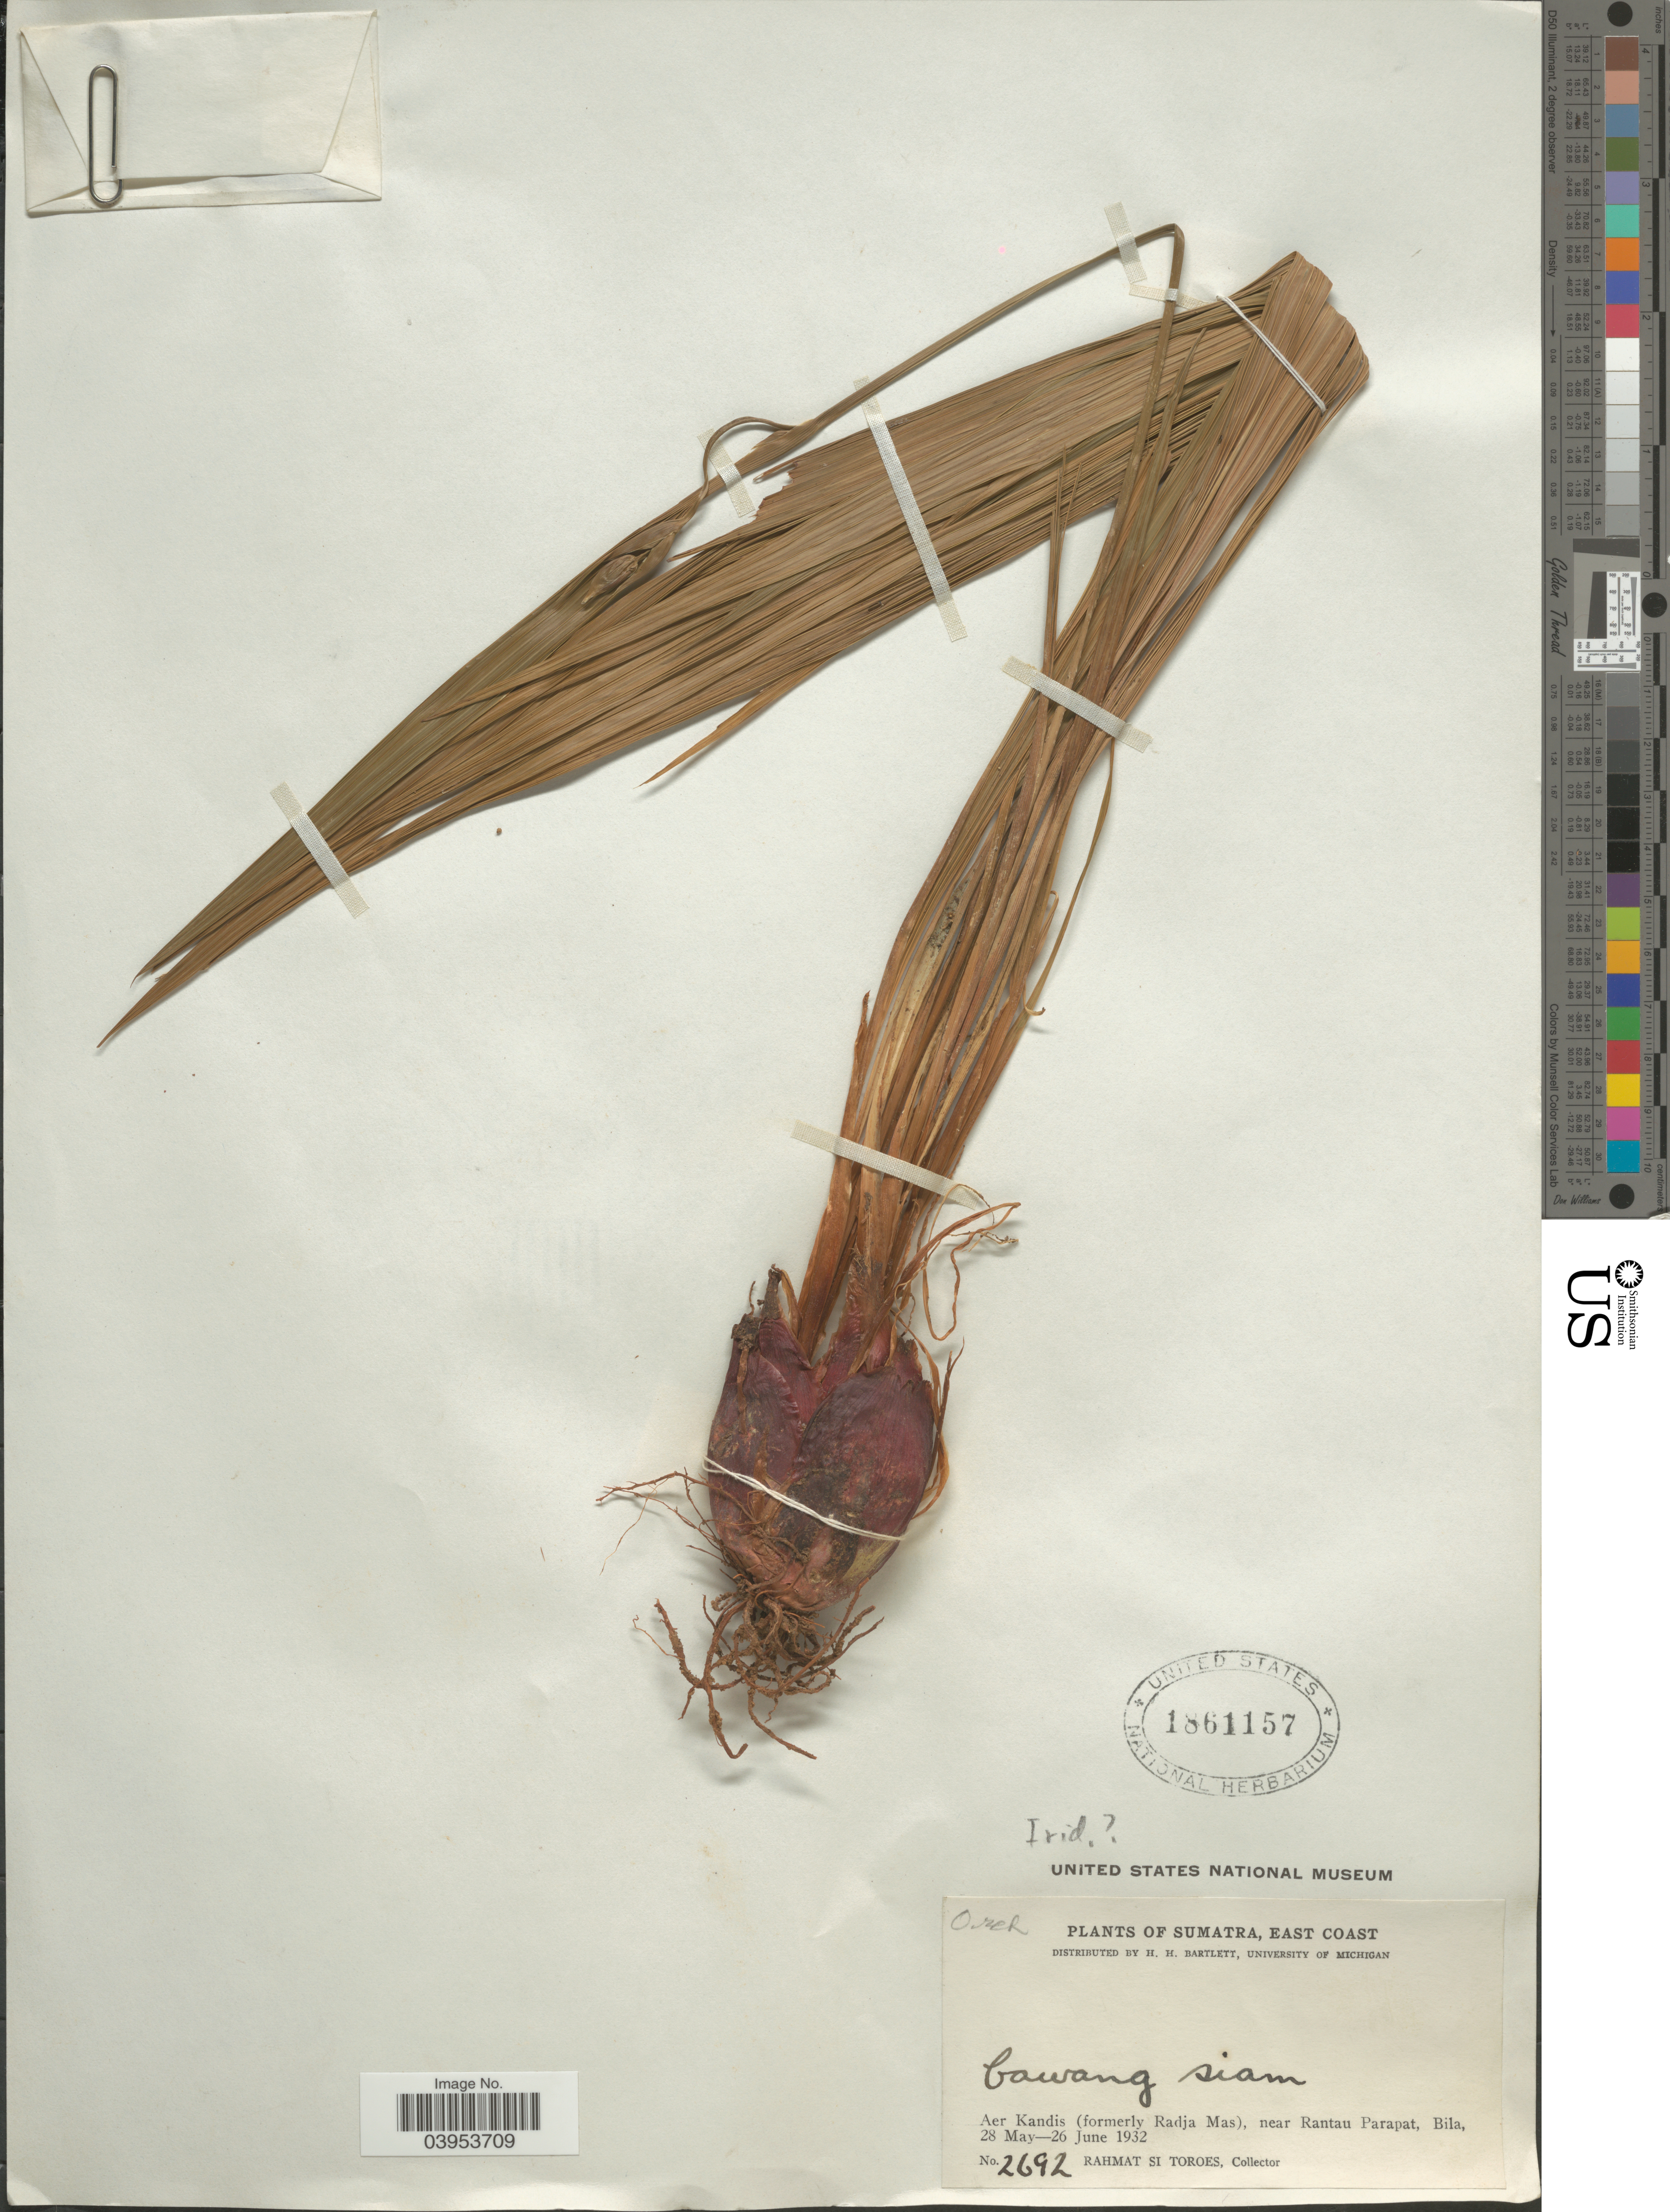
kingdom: Plantae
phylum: Tracheophyta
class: Liliopsida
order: Asparagales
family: Iridaceae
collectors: Rahmat Si Boeea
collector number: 2692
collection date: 1932-05-28/1932-06-26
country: Indonesia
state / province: Sumatra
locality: East Coast. Aer Kandis (formerly Radja Mas), near Rantau Parapat, Bila.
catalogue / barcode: US 1861157